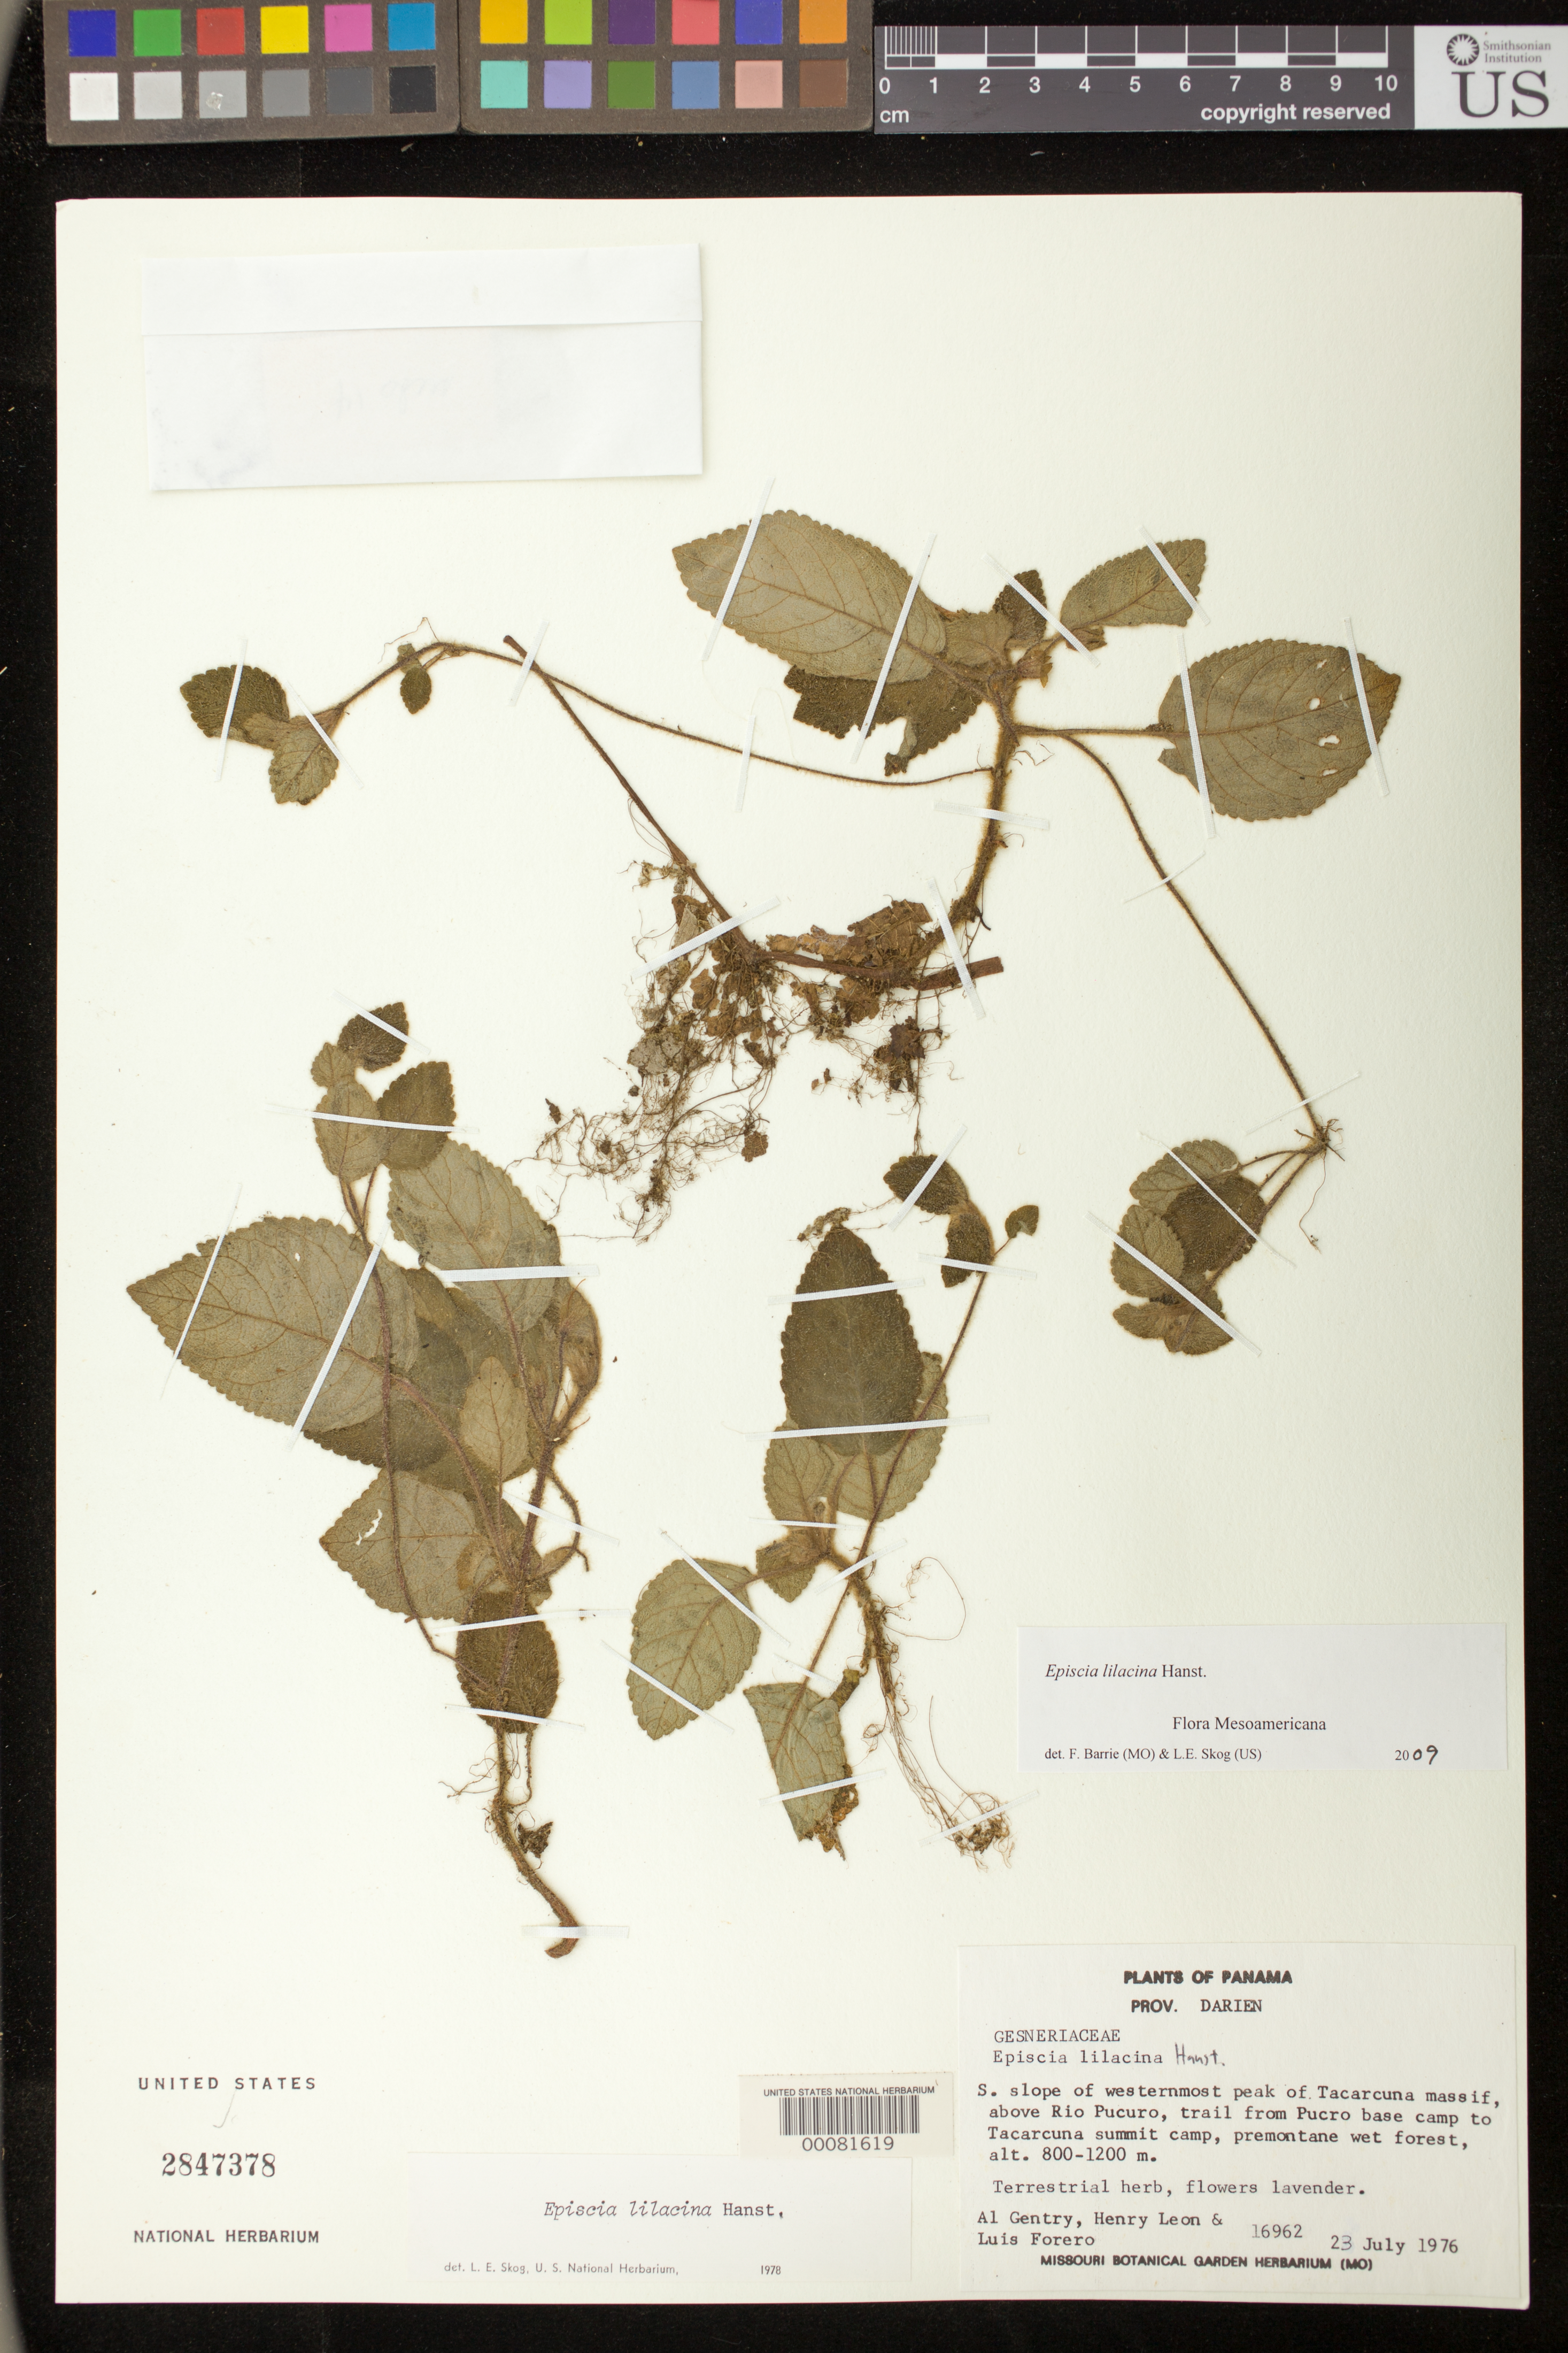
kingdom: Plantae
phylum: Tracheophyta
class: Magnoliopsida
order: Lamiales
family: Gesneriaceae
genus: Episcia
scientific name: Episcia lilacina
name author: Hanst.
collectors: A. H. Gentry, H. Leon & L. E. Forero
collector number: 16962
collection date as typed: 23 Jul 1976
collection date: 1976-07-23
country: Panama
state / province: Darién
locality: Southern slope of westernmost peak of Tacarcuna Massif, above Rio Pucuro base camp to Tararcuna summit camp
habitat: Premontane wet forest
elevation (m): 800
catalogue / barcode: US 2847378